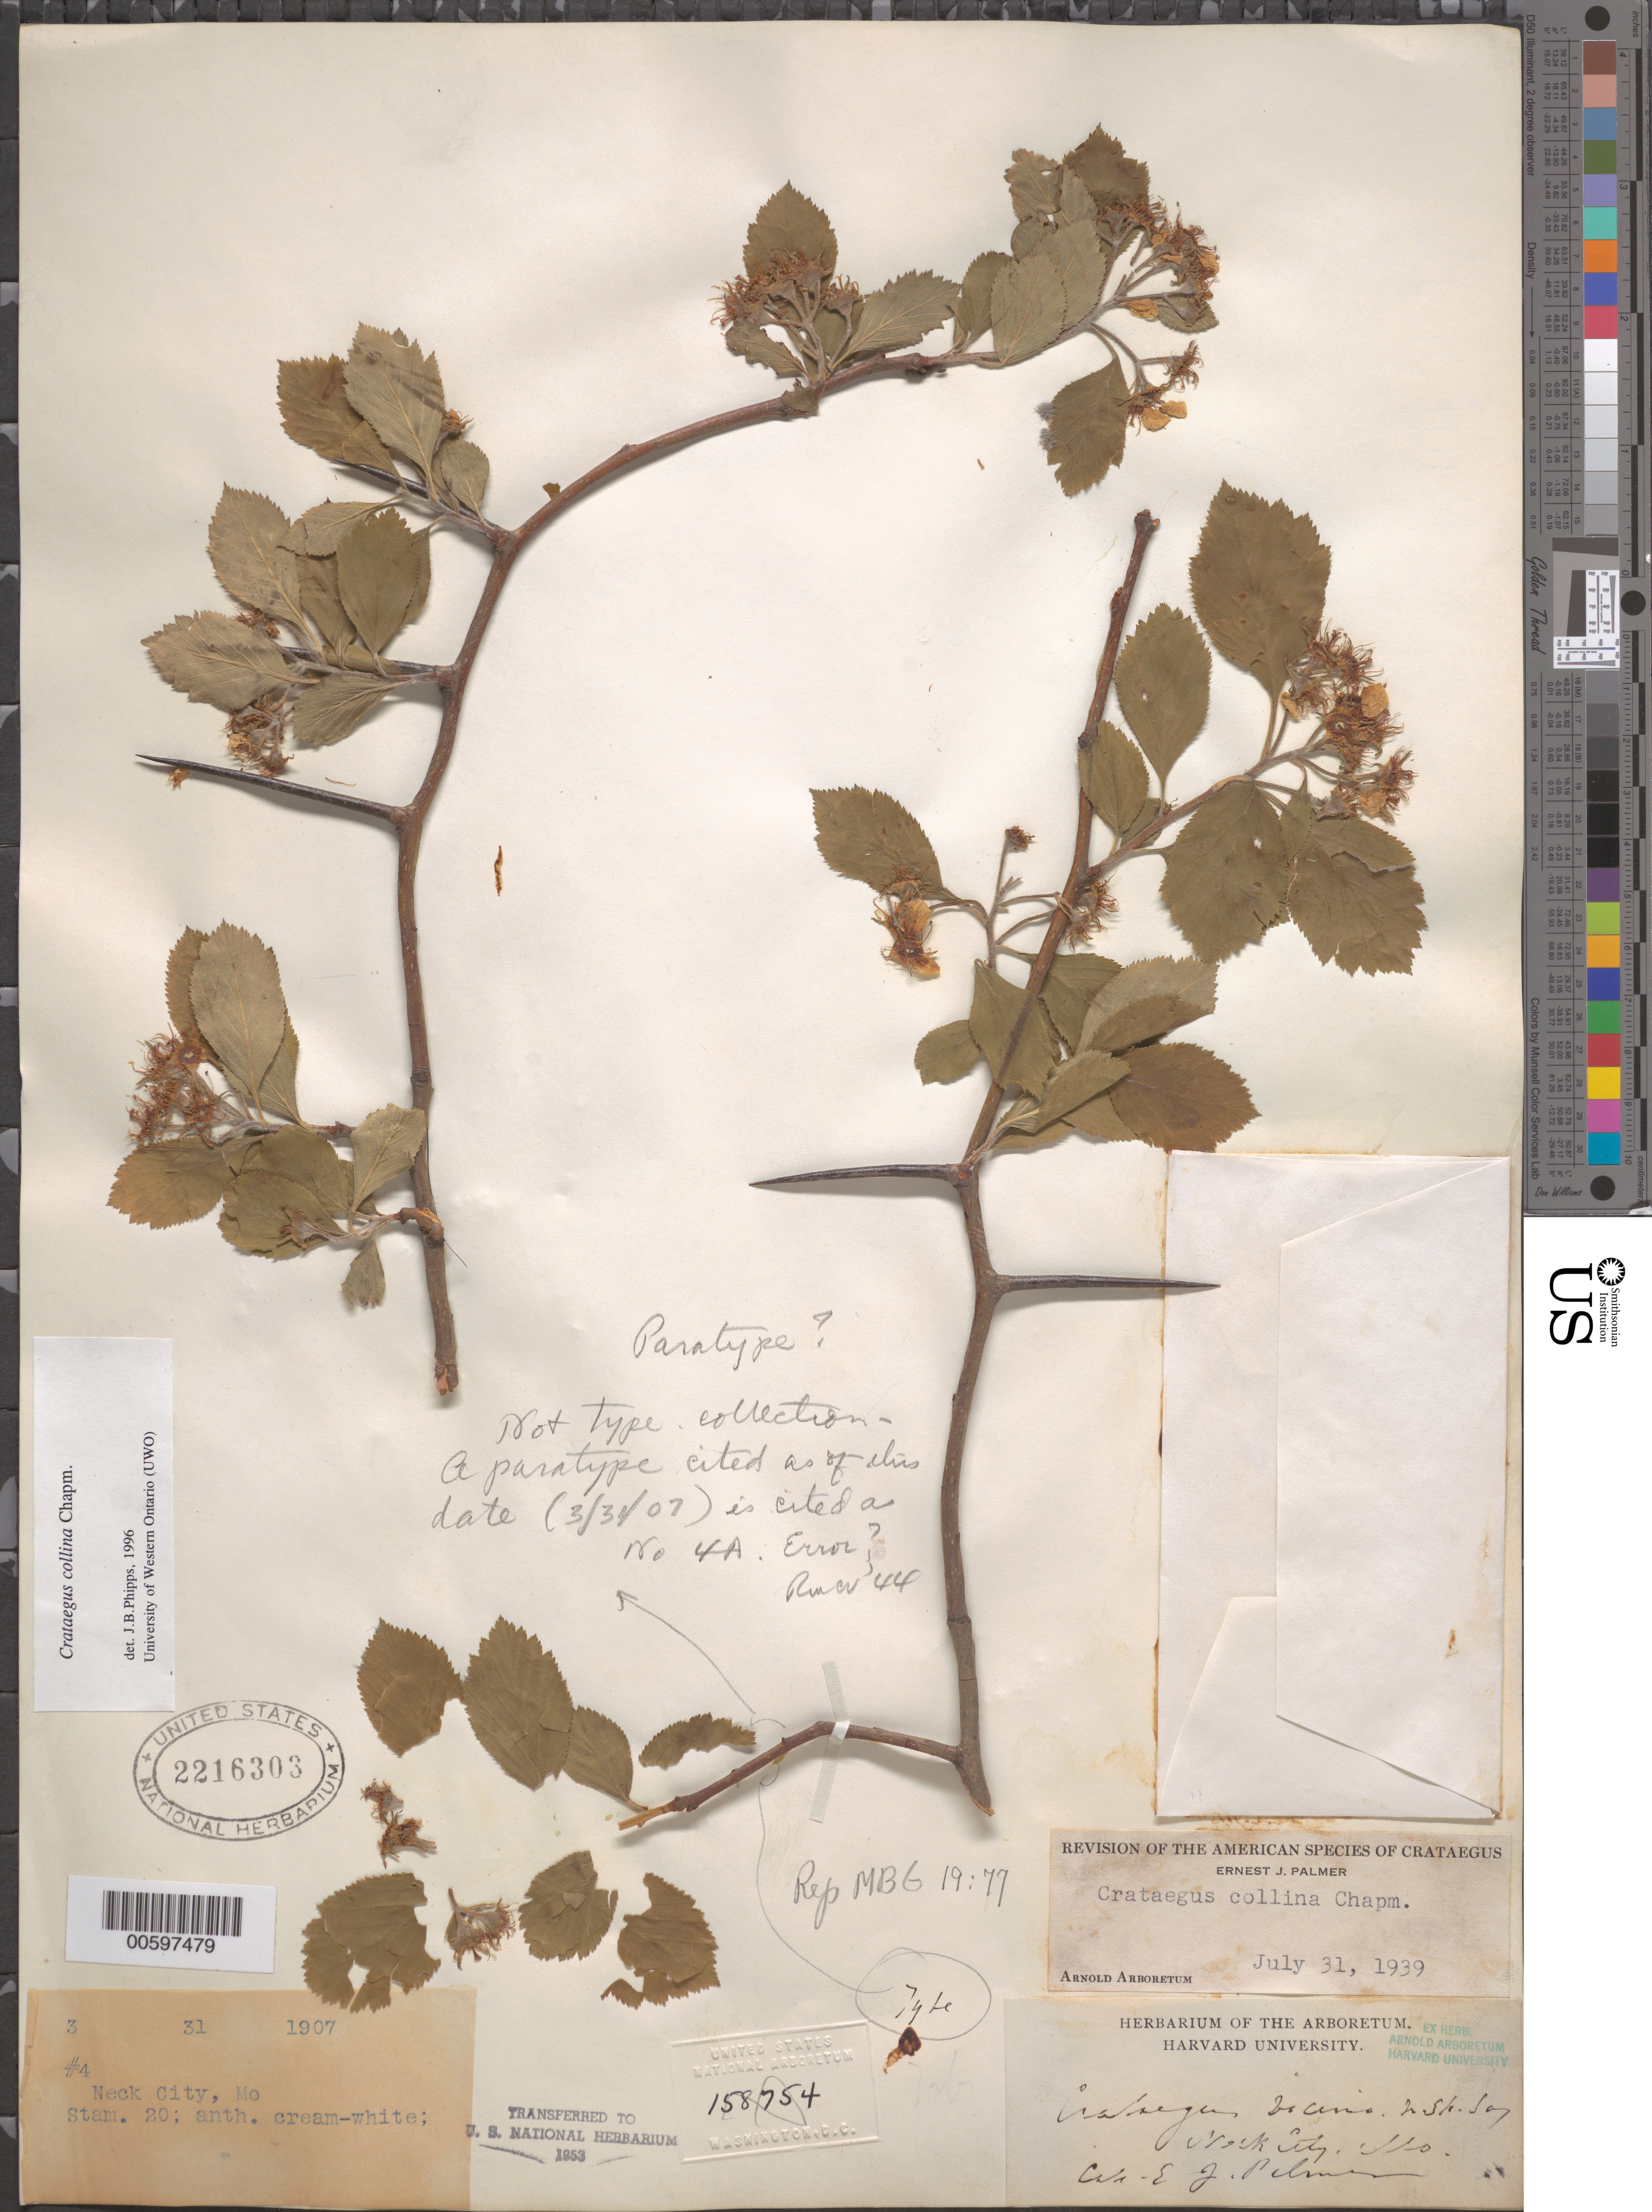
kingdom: Plantae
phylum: Tracheophyta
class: Magnoliopsida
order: Rosales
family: Rosaceae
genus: Crataegus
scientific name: Crataegus collina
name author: Chapm.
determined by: Palmer, E. J.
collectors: E. J. Palmer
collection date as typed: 31 Mar 1907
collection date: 1907-03-31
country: United States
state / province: Missouri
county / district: Jasper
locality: Neck City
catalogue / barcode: US 2216303